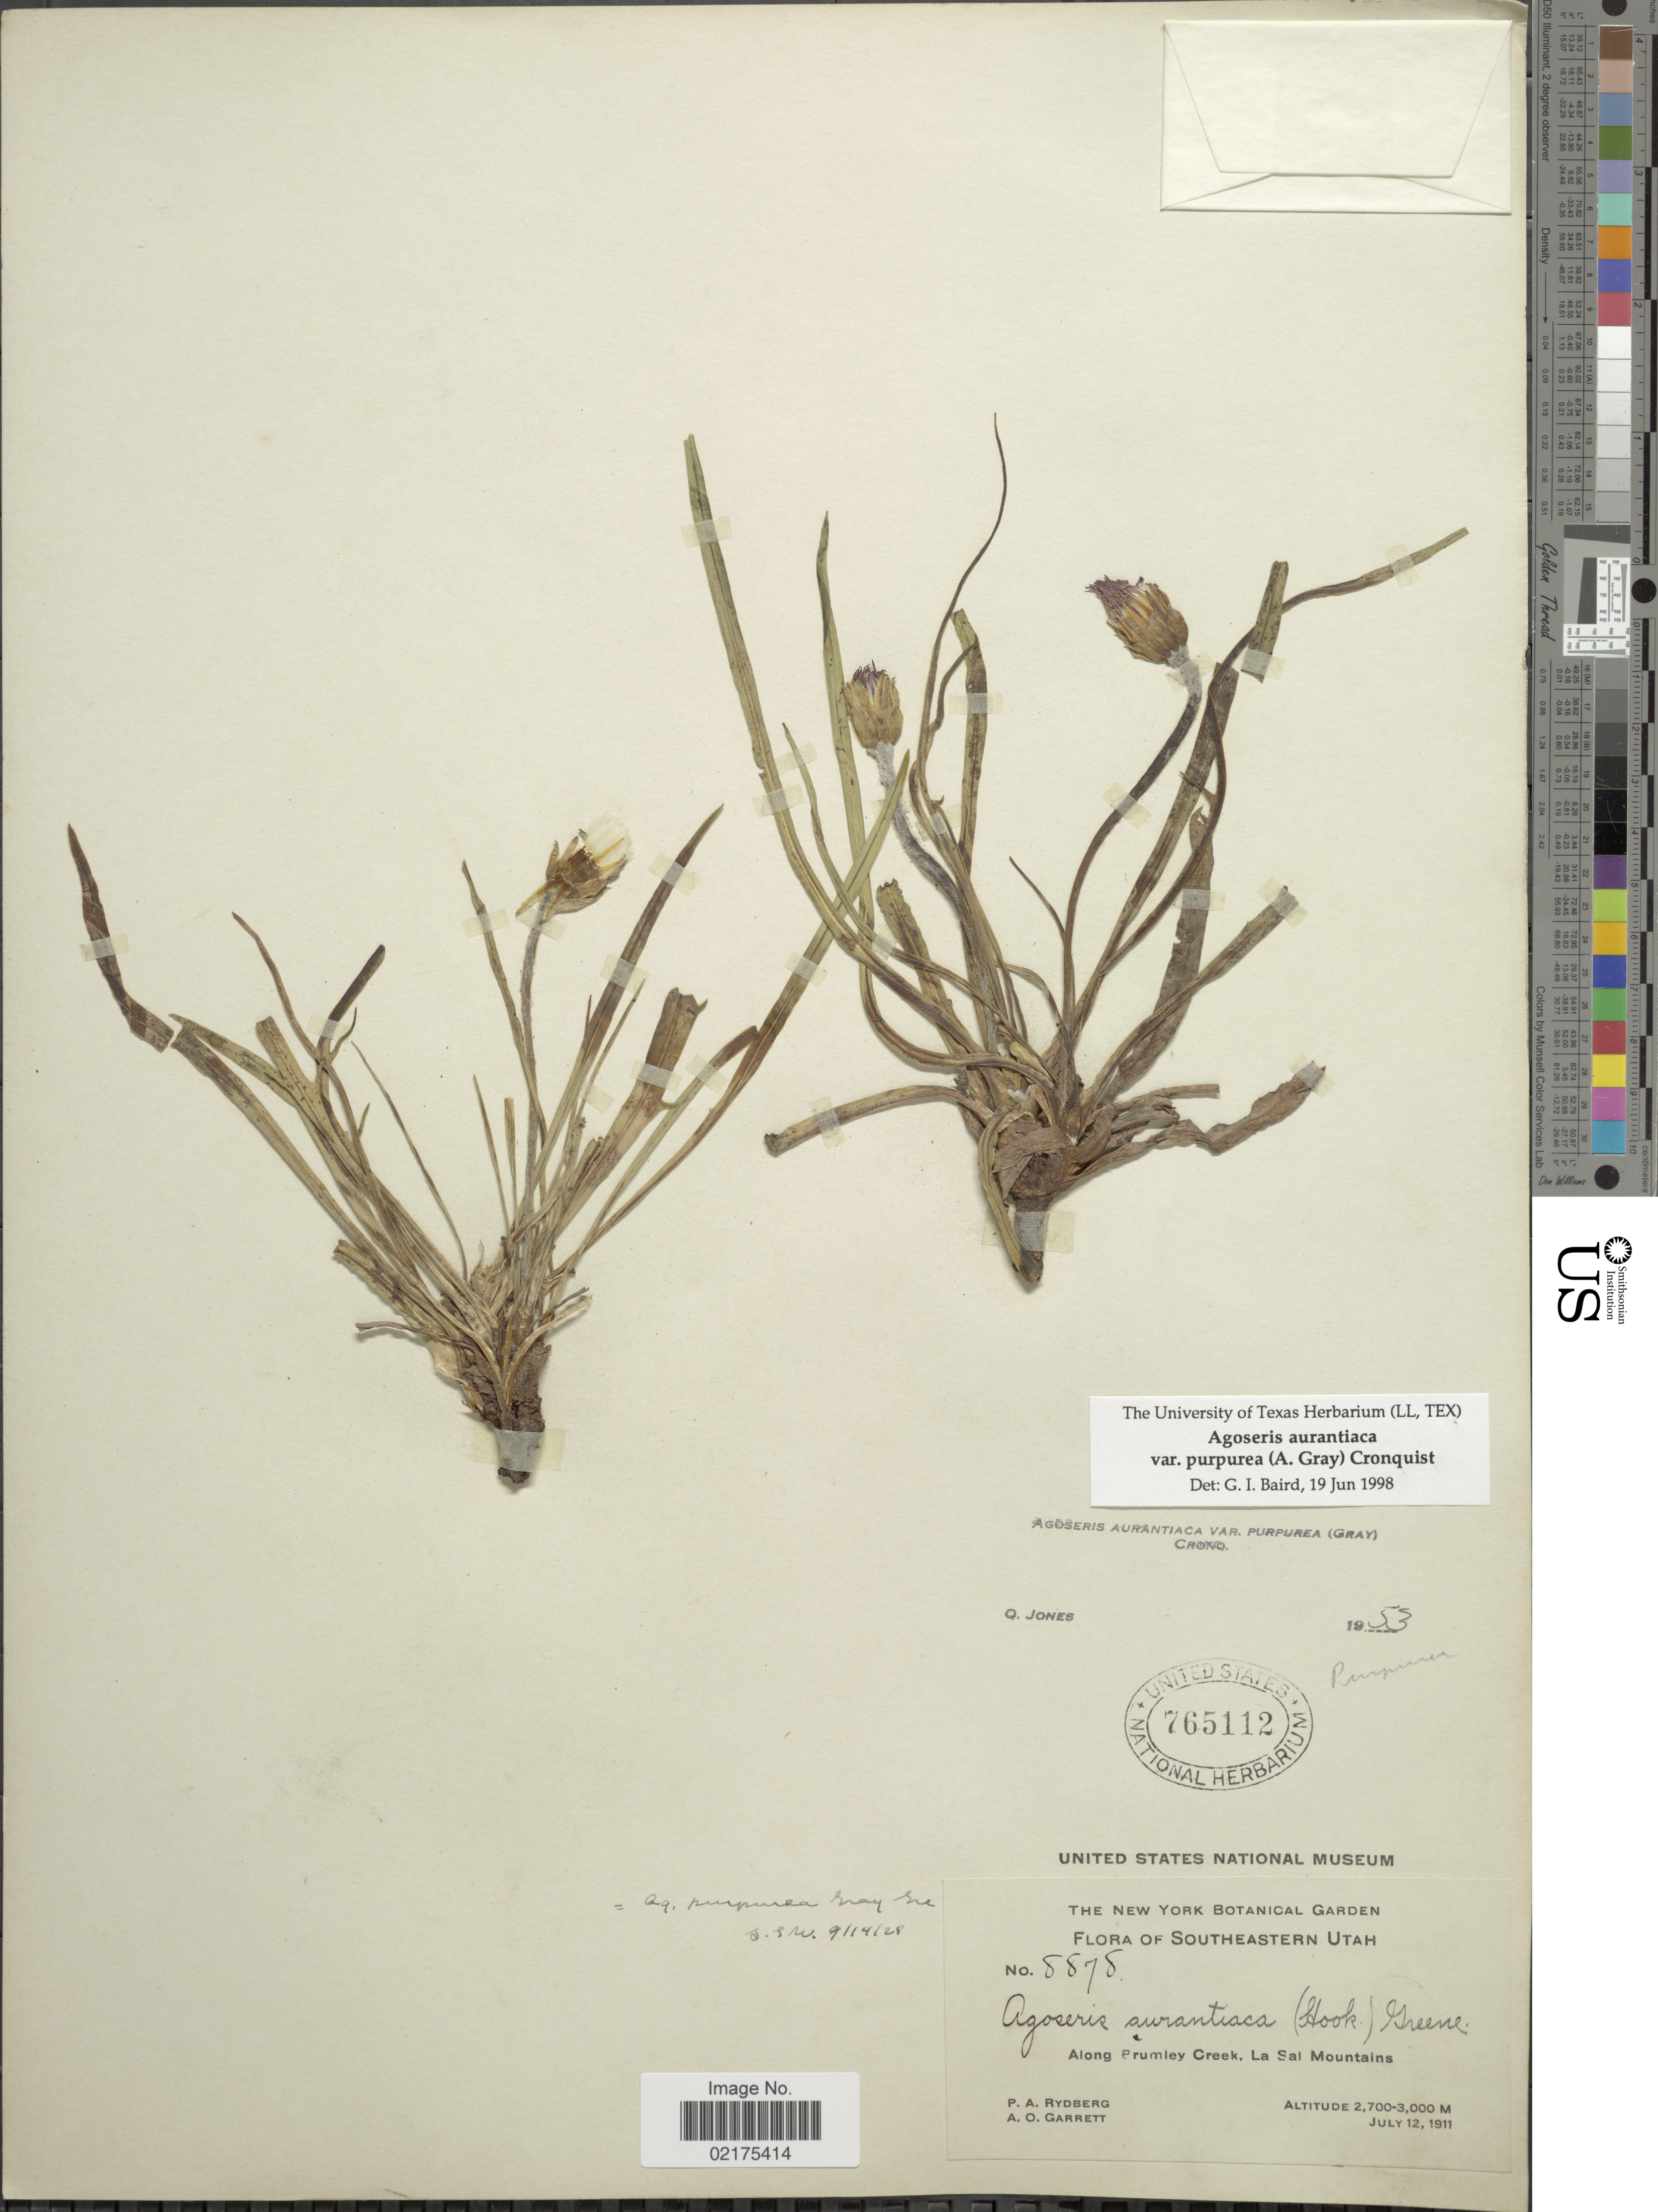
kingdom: Plantae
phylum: Tracheophyta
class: Magnoliopsida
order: Asterales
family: Asteraceae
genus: Agoseris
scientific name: Agoseris aurantiaca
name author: (Hook.) Greene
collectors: P. A. Rydberg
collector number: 8878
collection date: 1911-07-12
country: United States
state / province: Utah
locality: Southeastern Utah: Along Prumley Creek, La Sal Mountains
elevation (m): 2700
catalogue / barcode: US 765112